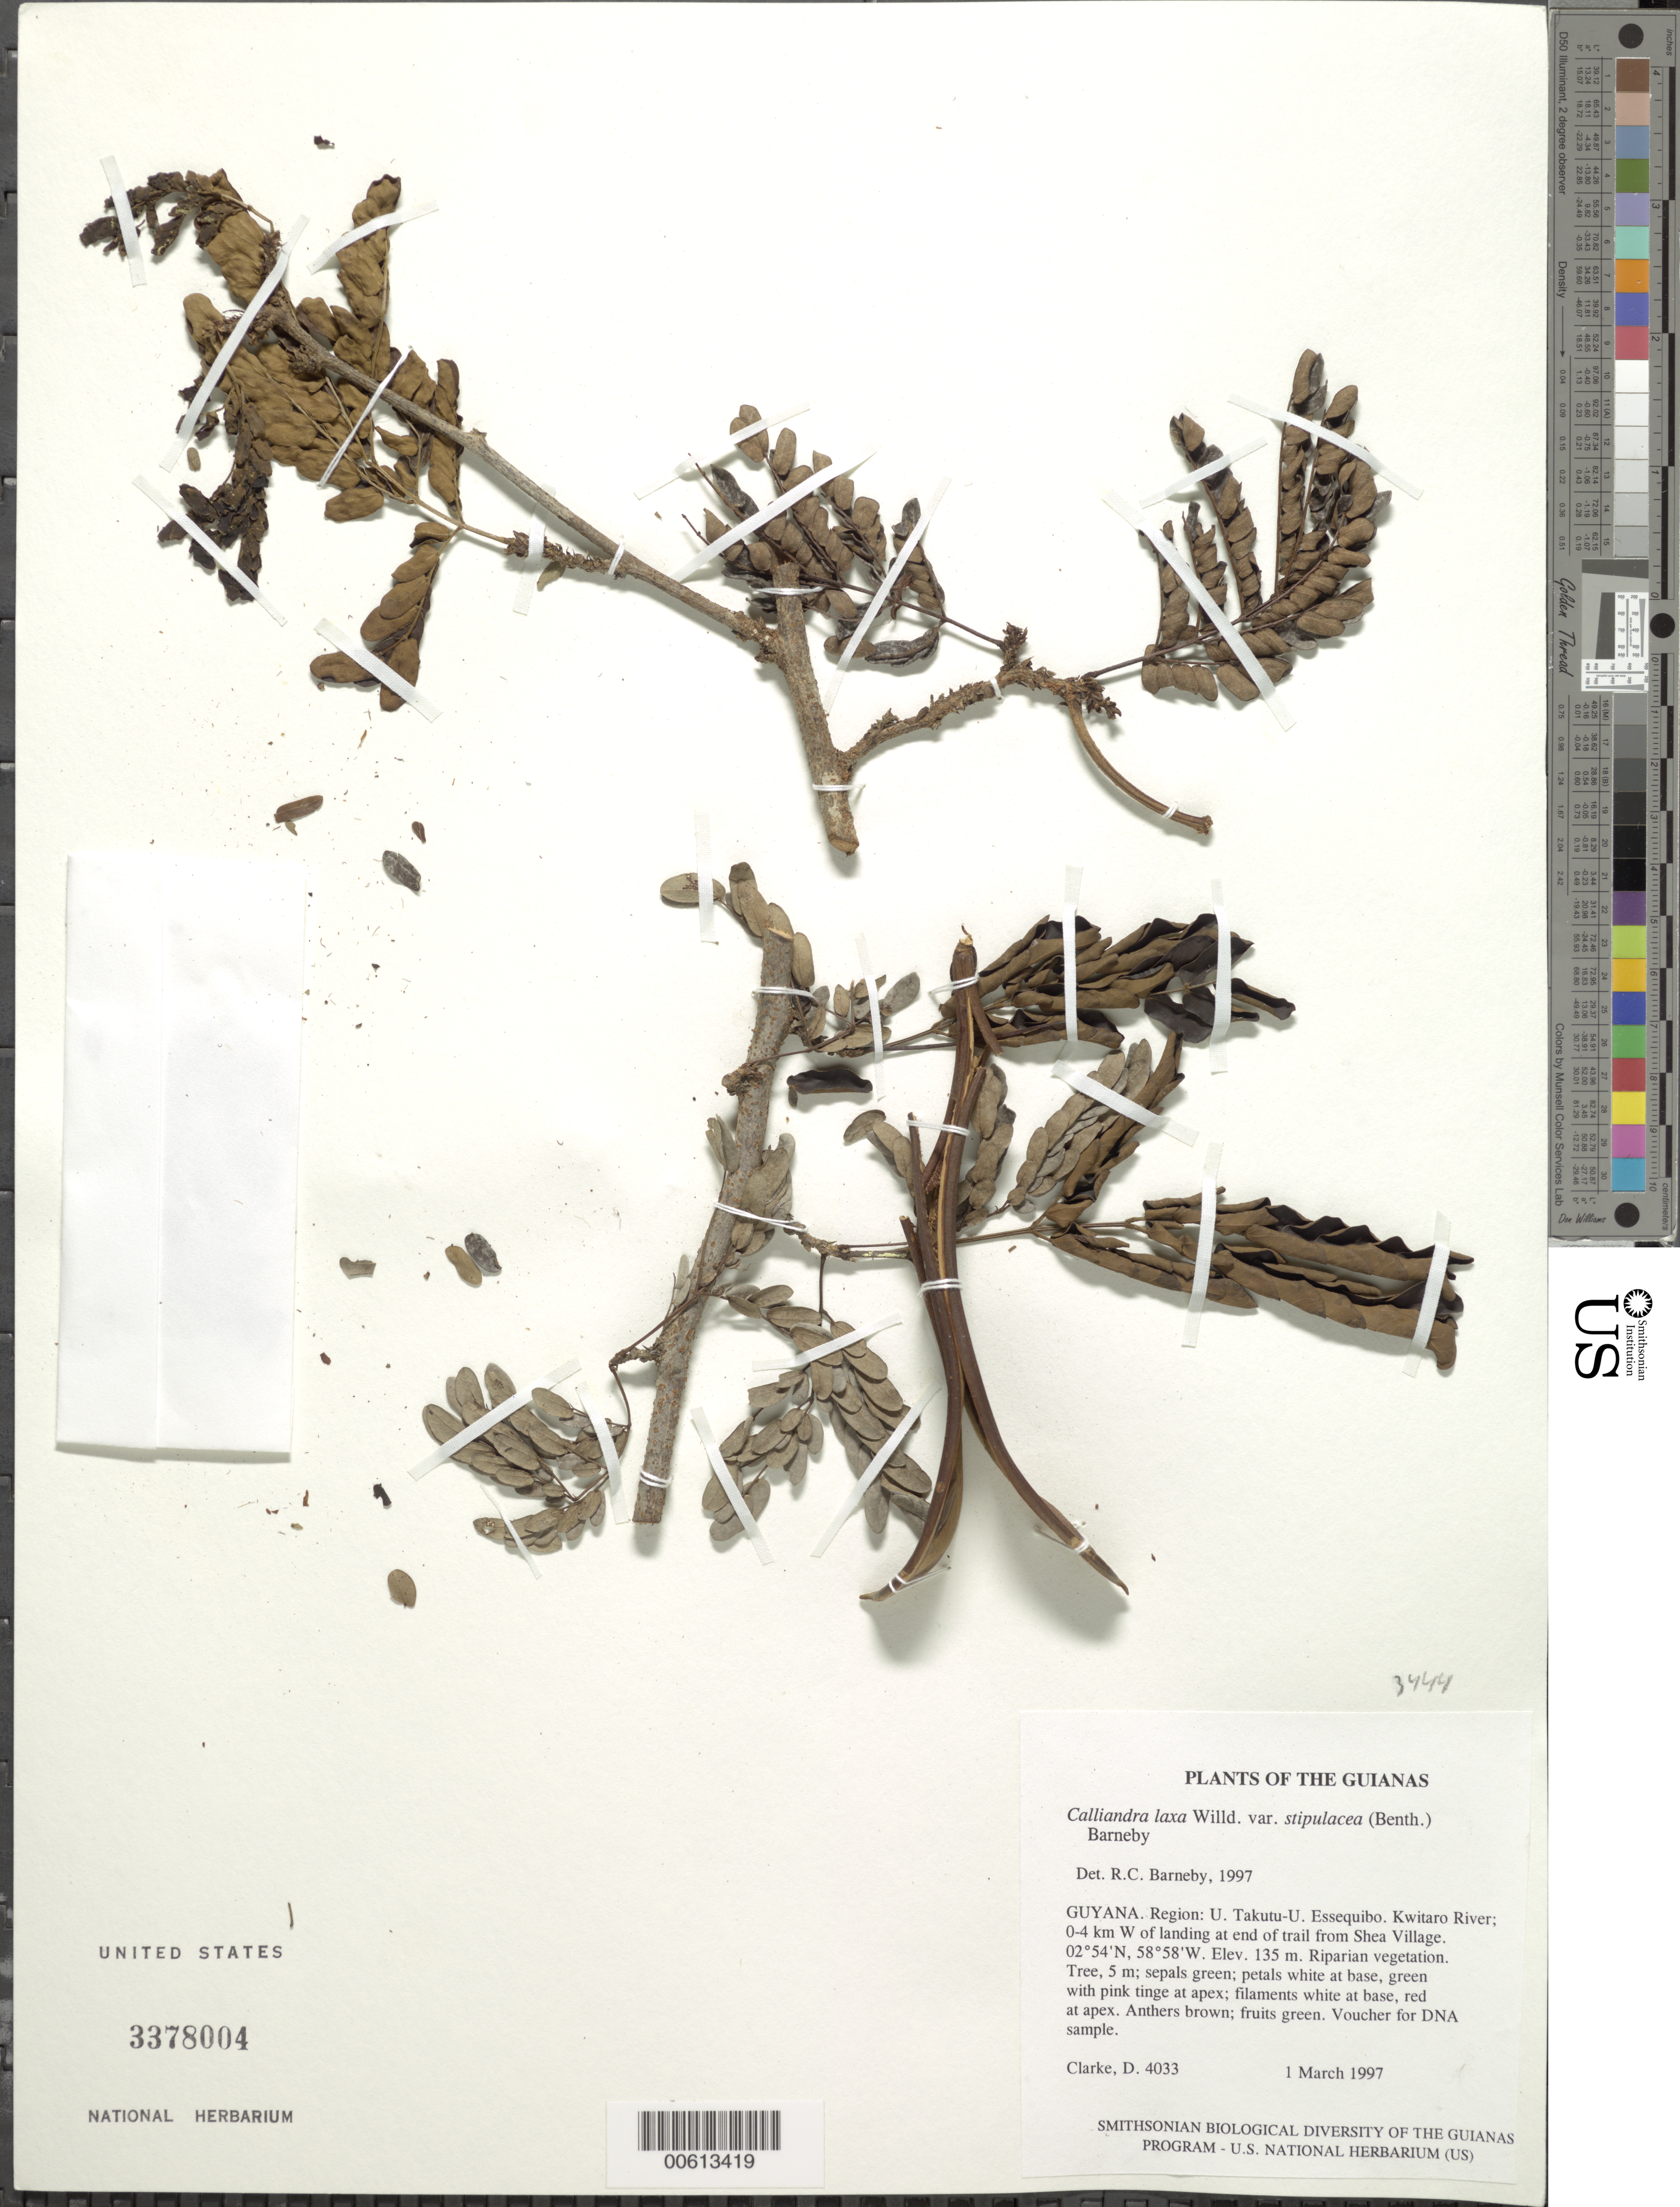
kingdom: Plantae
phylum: Tracheophyta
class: Magnoliopsida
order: Fabales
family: Fabaceae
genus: Calliandra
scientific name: Calliandra laxa var. stipulacea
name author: (Benth.) Barneby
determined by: Barneby, Rupert C., (NY)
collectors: H. D. Clarke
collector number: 4033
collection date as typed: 1 March 1997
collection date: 1997-03-01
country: Guyana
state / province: U. Takutu-U. Essequibo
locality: Kwitaro River; 0-4 km W of landing at end of trail from Shea Village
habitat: Riparian vegetation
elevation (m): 135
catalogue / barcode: US 3378004